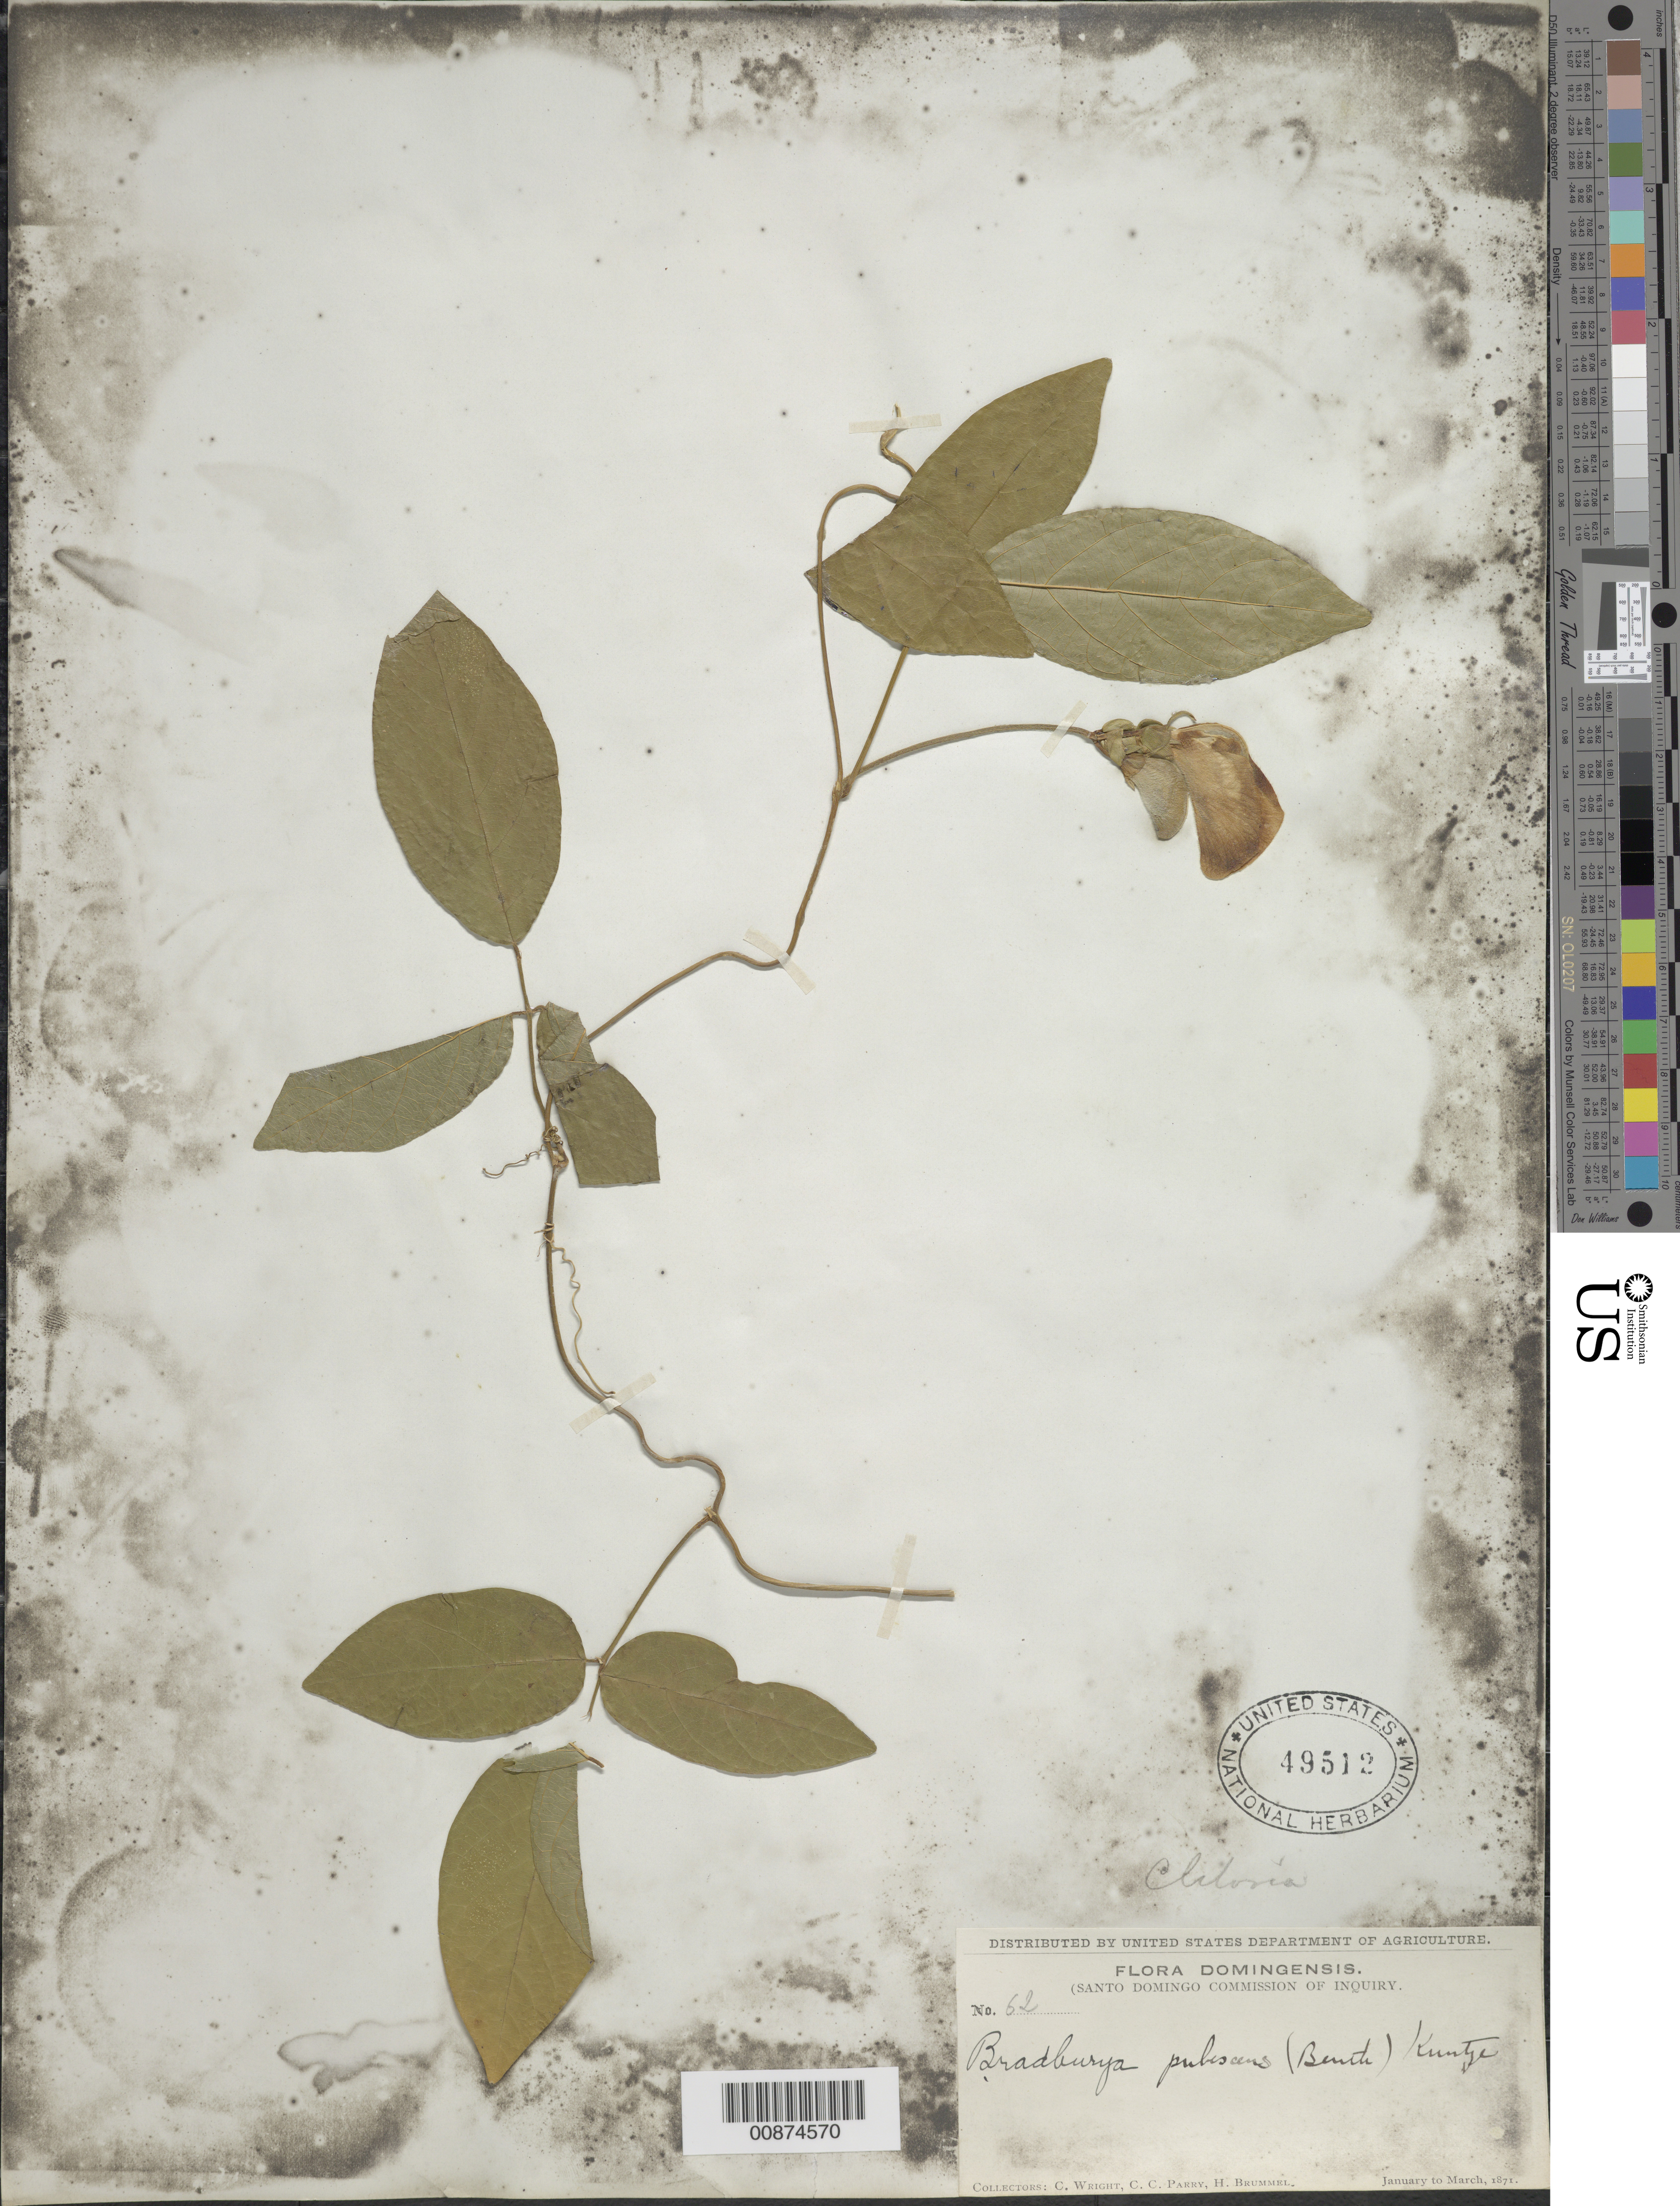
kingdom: Plantae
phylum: Tracheophyta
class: Magnoliopsida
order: Fabales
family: Fabaceae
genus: Centrosema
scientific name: Centrosema pubescens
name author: Benth.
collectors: C. Wright, C. C. Parry & H. Brummel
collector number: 62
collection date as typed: Jan 1871 to -- Mar 1871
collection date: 1871-01/1871-03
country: Dominican Republic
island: Hispaniola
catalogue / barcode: US 49512